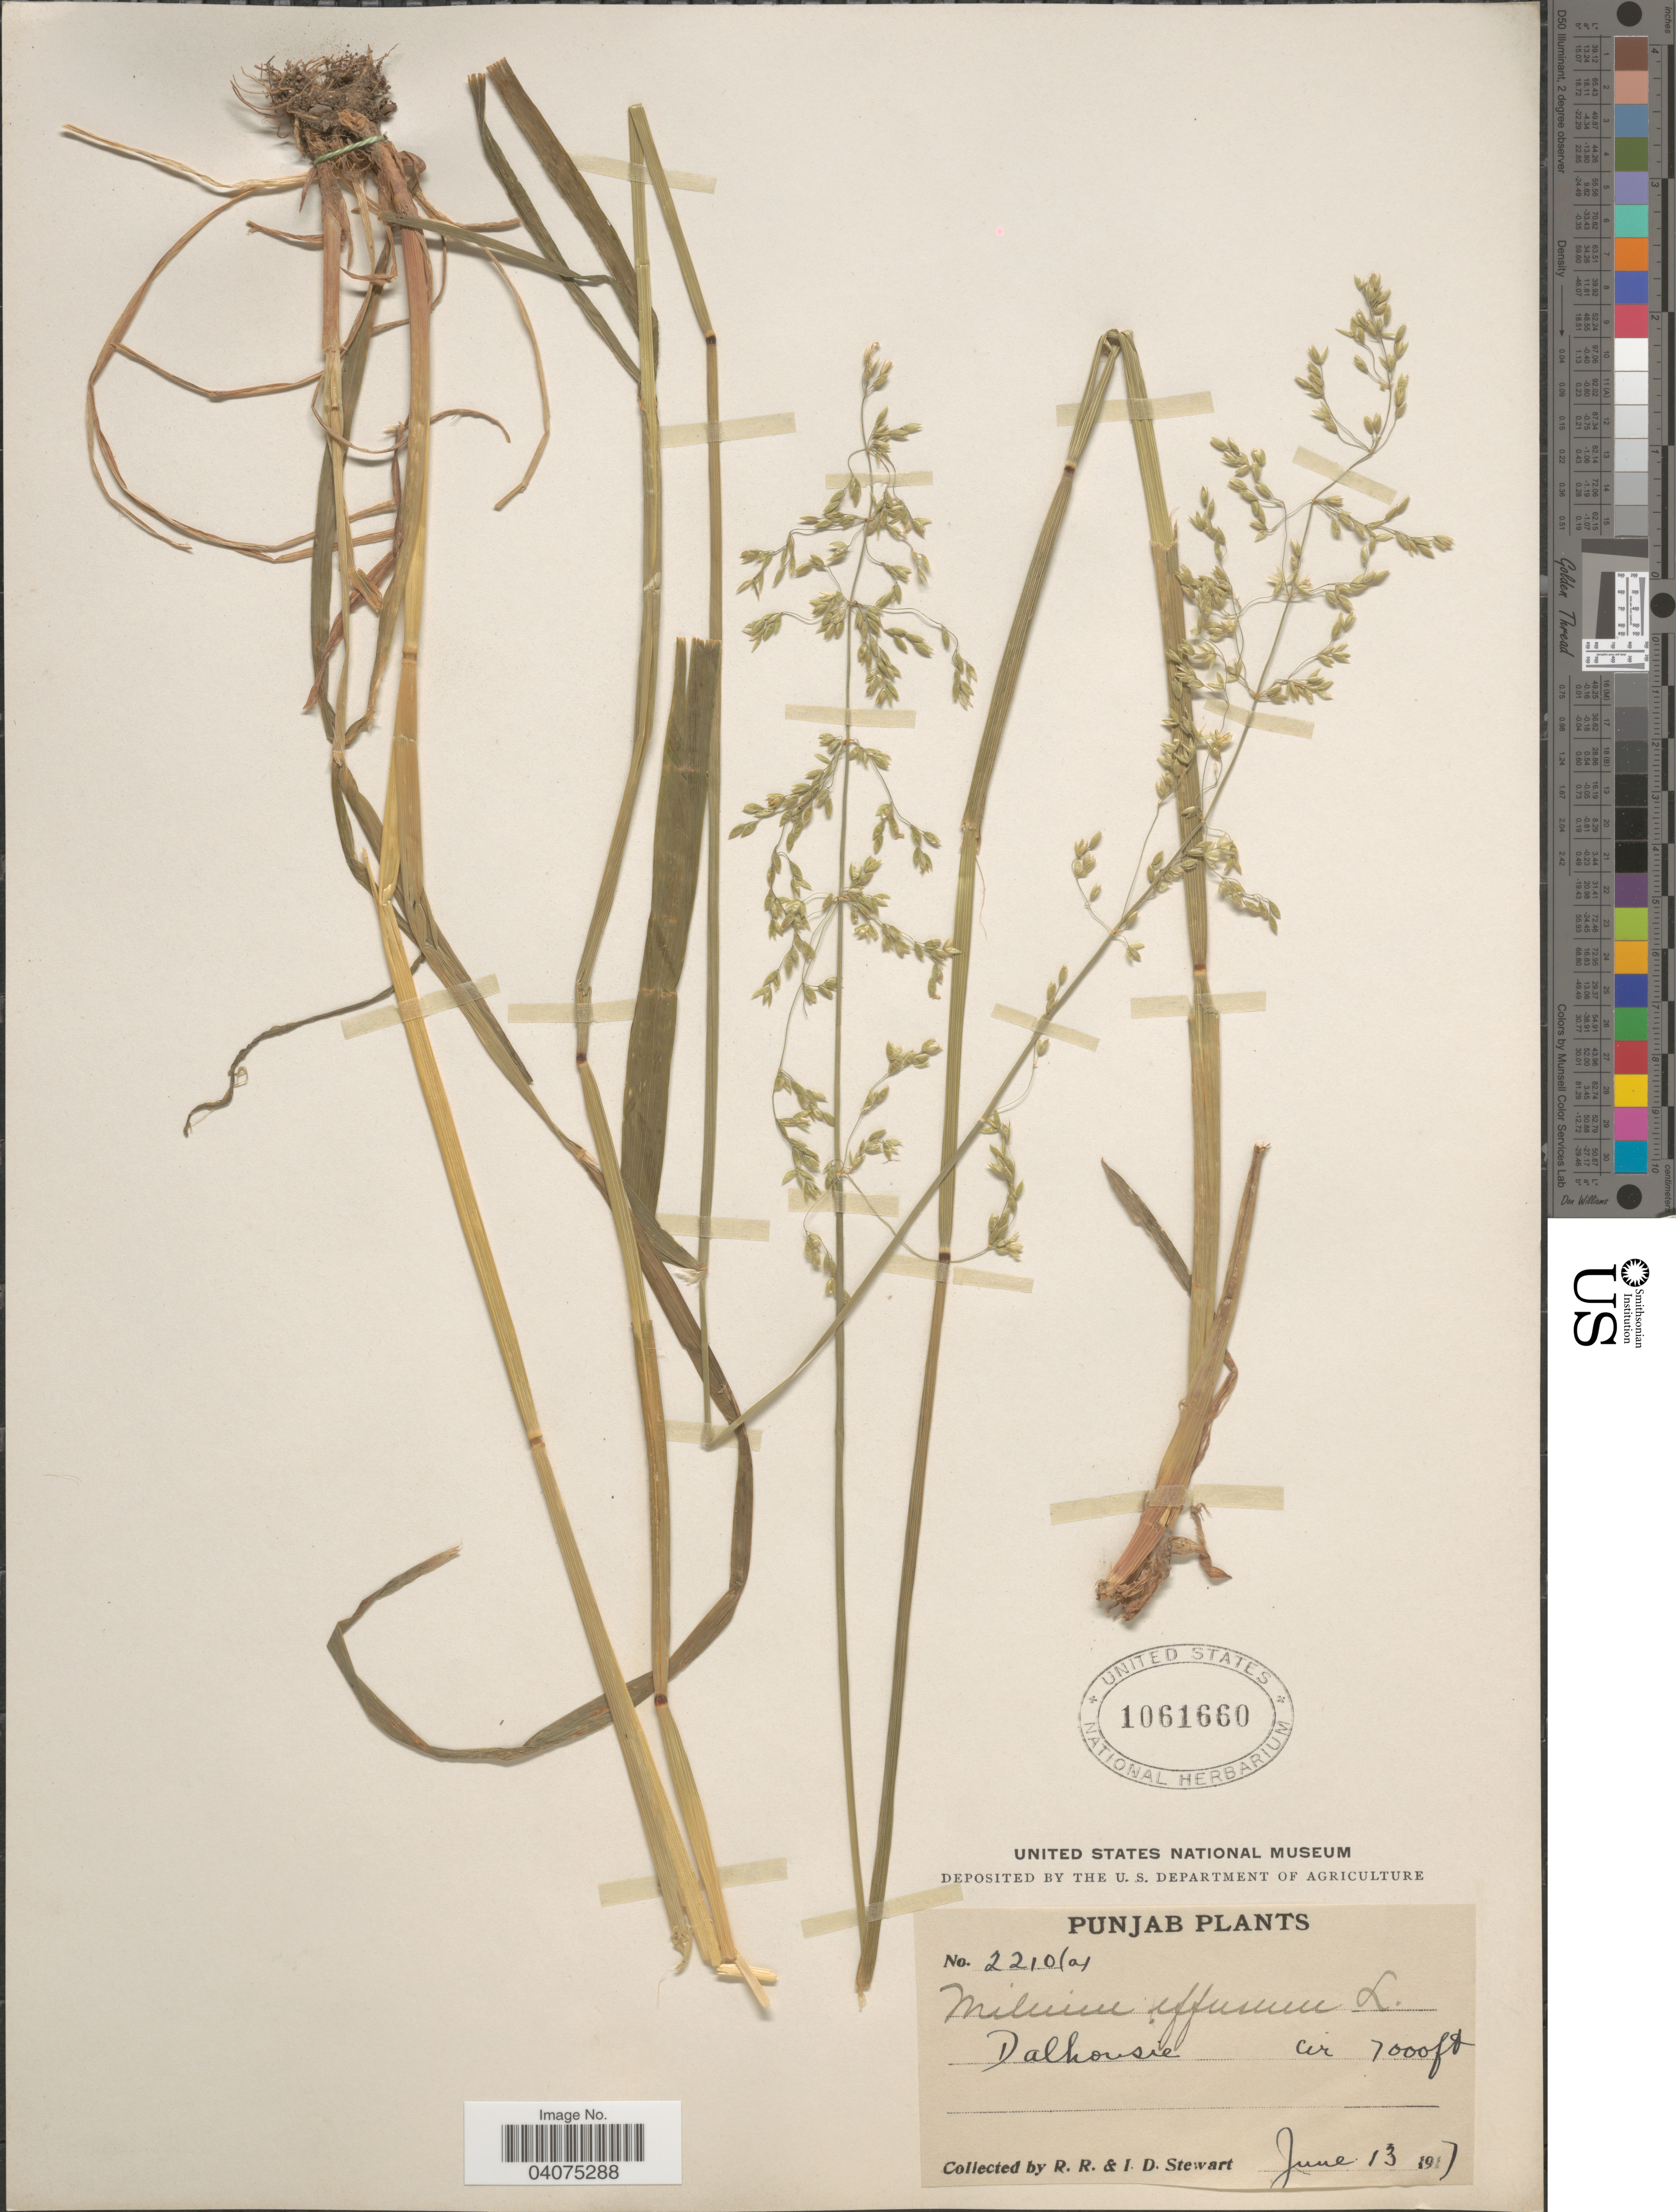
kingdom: Plantae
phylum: Tracheophyta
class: Liliopsida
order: Poales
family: Poaceae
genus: Milium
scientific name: Milium effusum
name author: L.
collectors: R. Stewart & I. Stewart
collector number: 2210(a)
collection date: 1917-06-13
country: India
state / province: Punjab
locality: Dalhousie.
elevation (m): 2134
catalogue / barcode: US 1061660